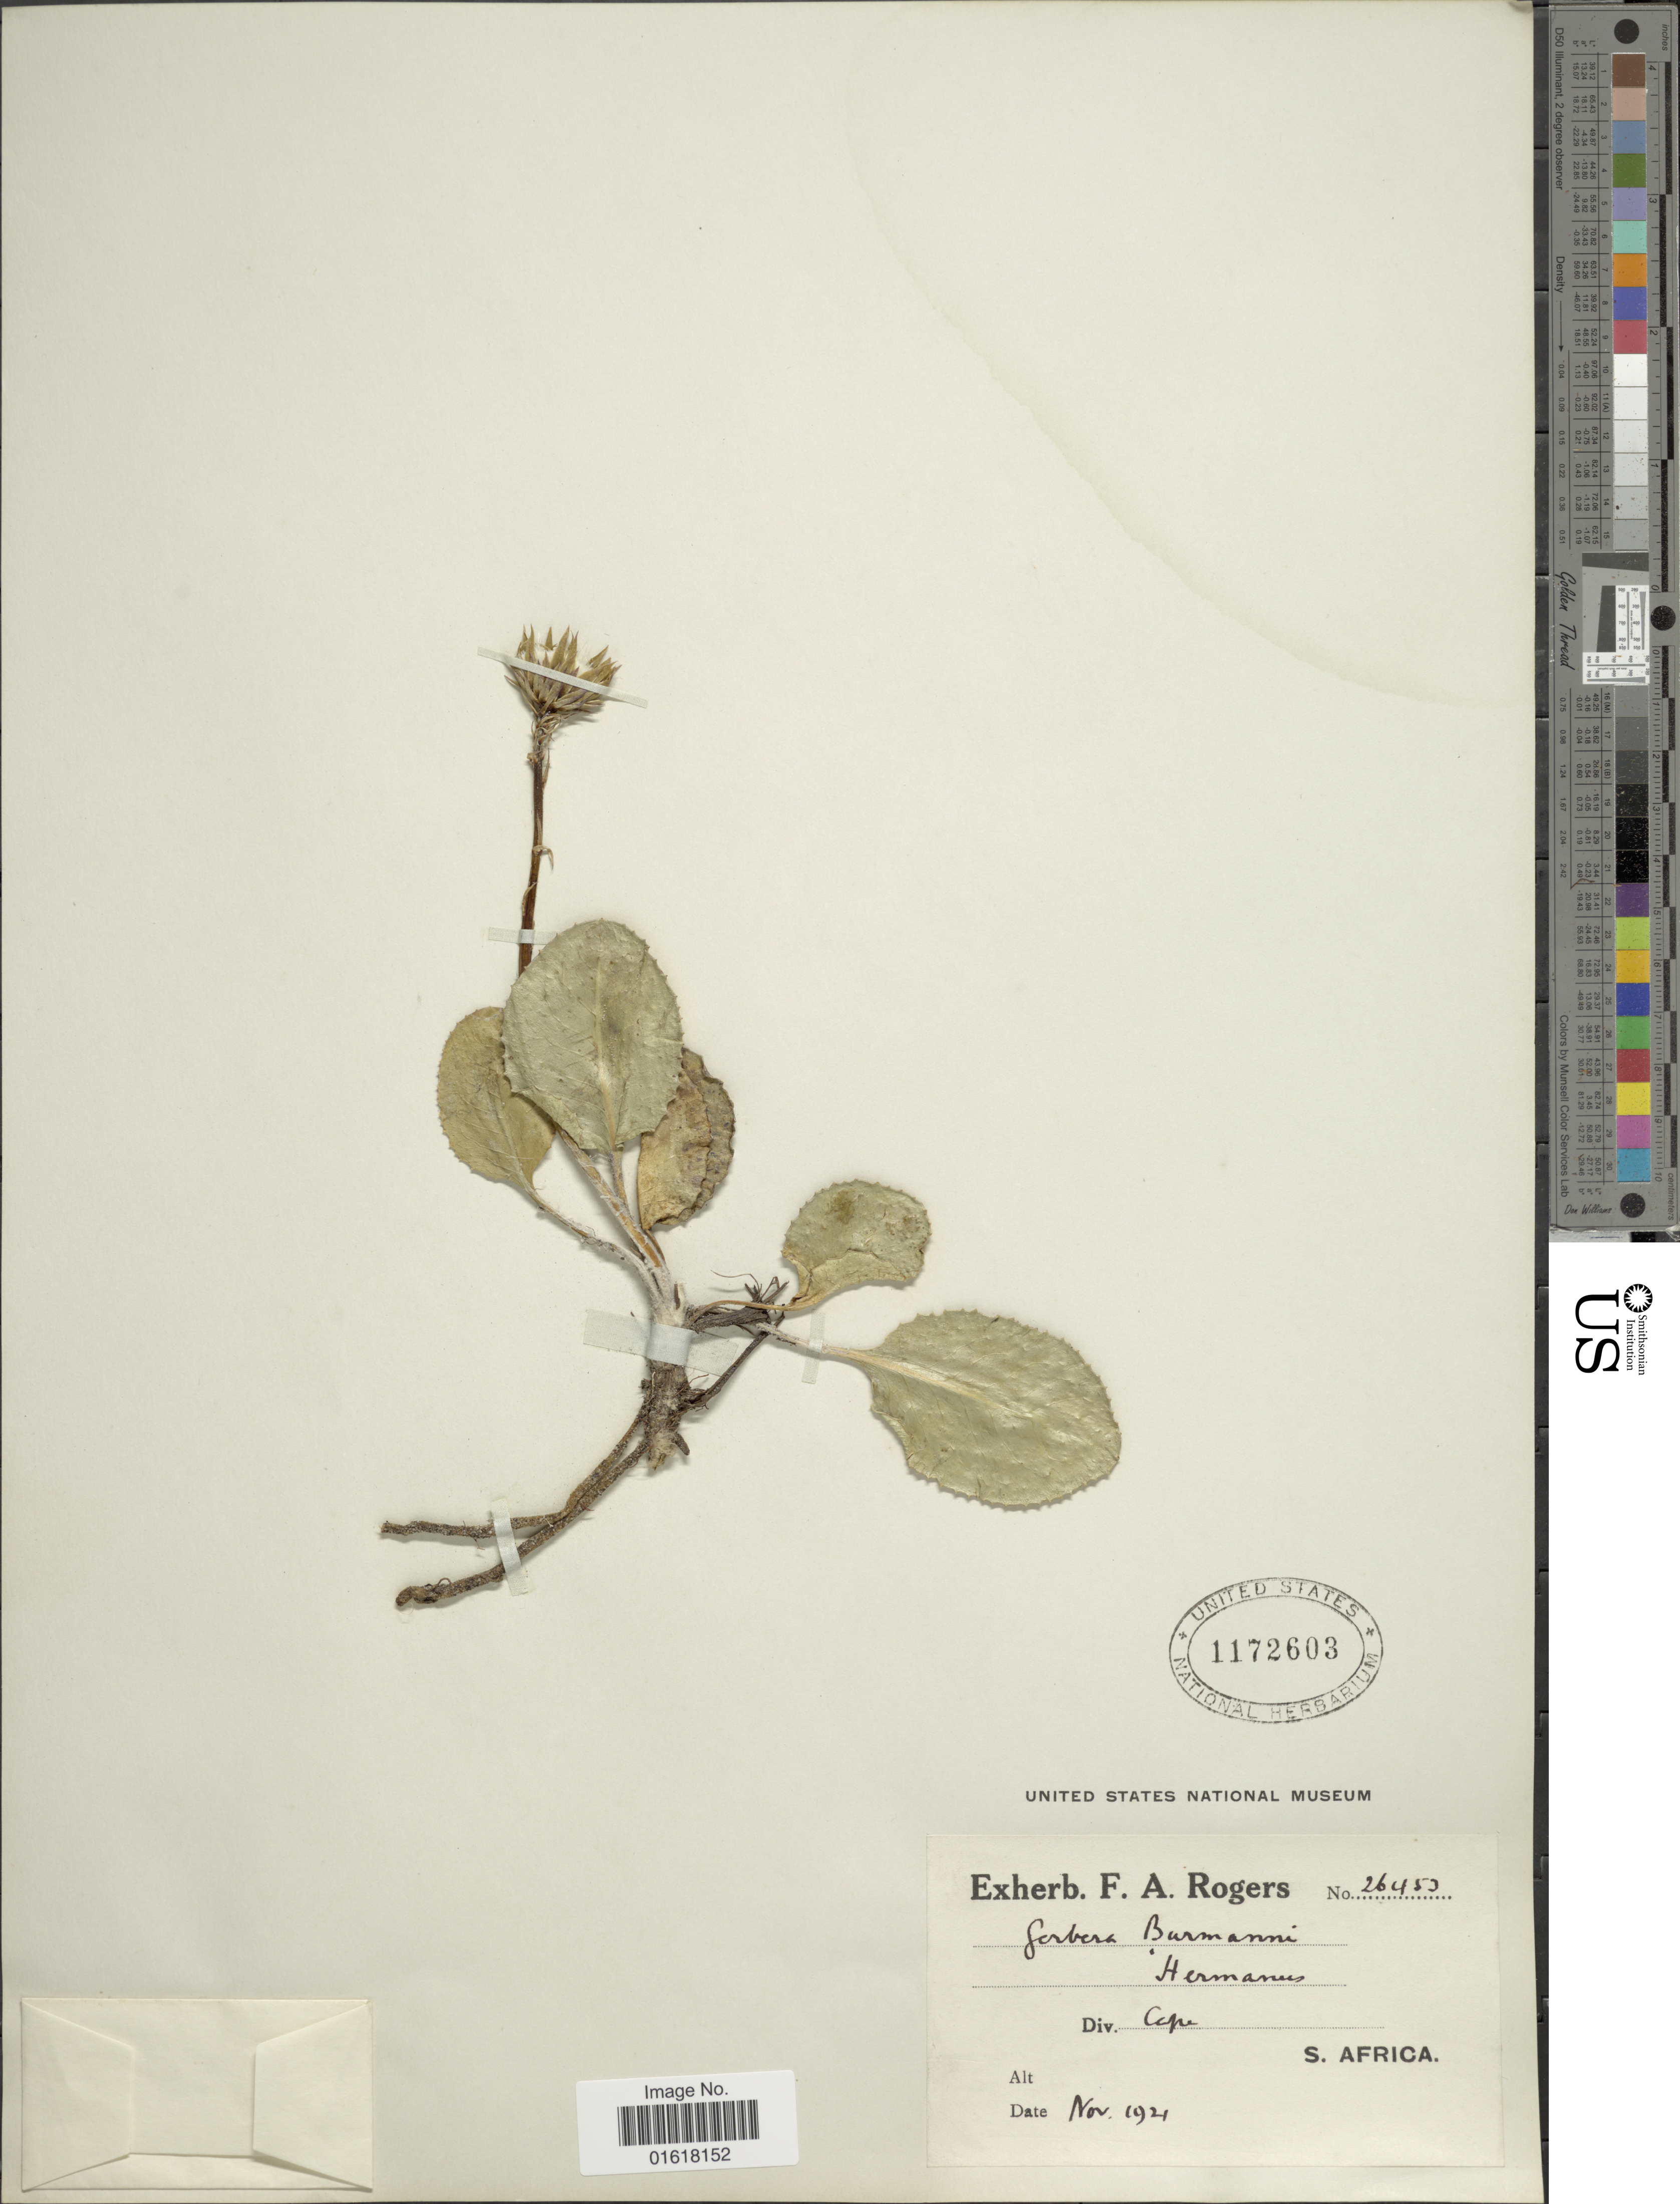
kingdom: Plantae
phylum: Tracheophyta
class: Magnoliopsida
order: Asterales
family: Asteraceae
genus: Gerbera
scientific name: Gerbera burmanni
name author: Cass.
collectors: ex herb. F. A. Rogers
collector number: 26453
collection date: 1921-11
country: South Africa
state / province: Western Cape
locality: Div. Cape. S. Africa. Hermanus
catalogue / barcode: US 1172603